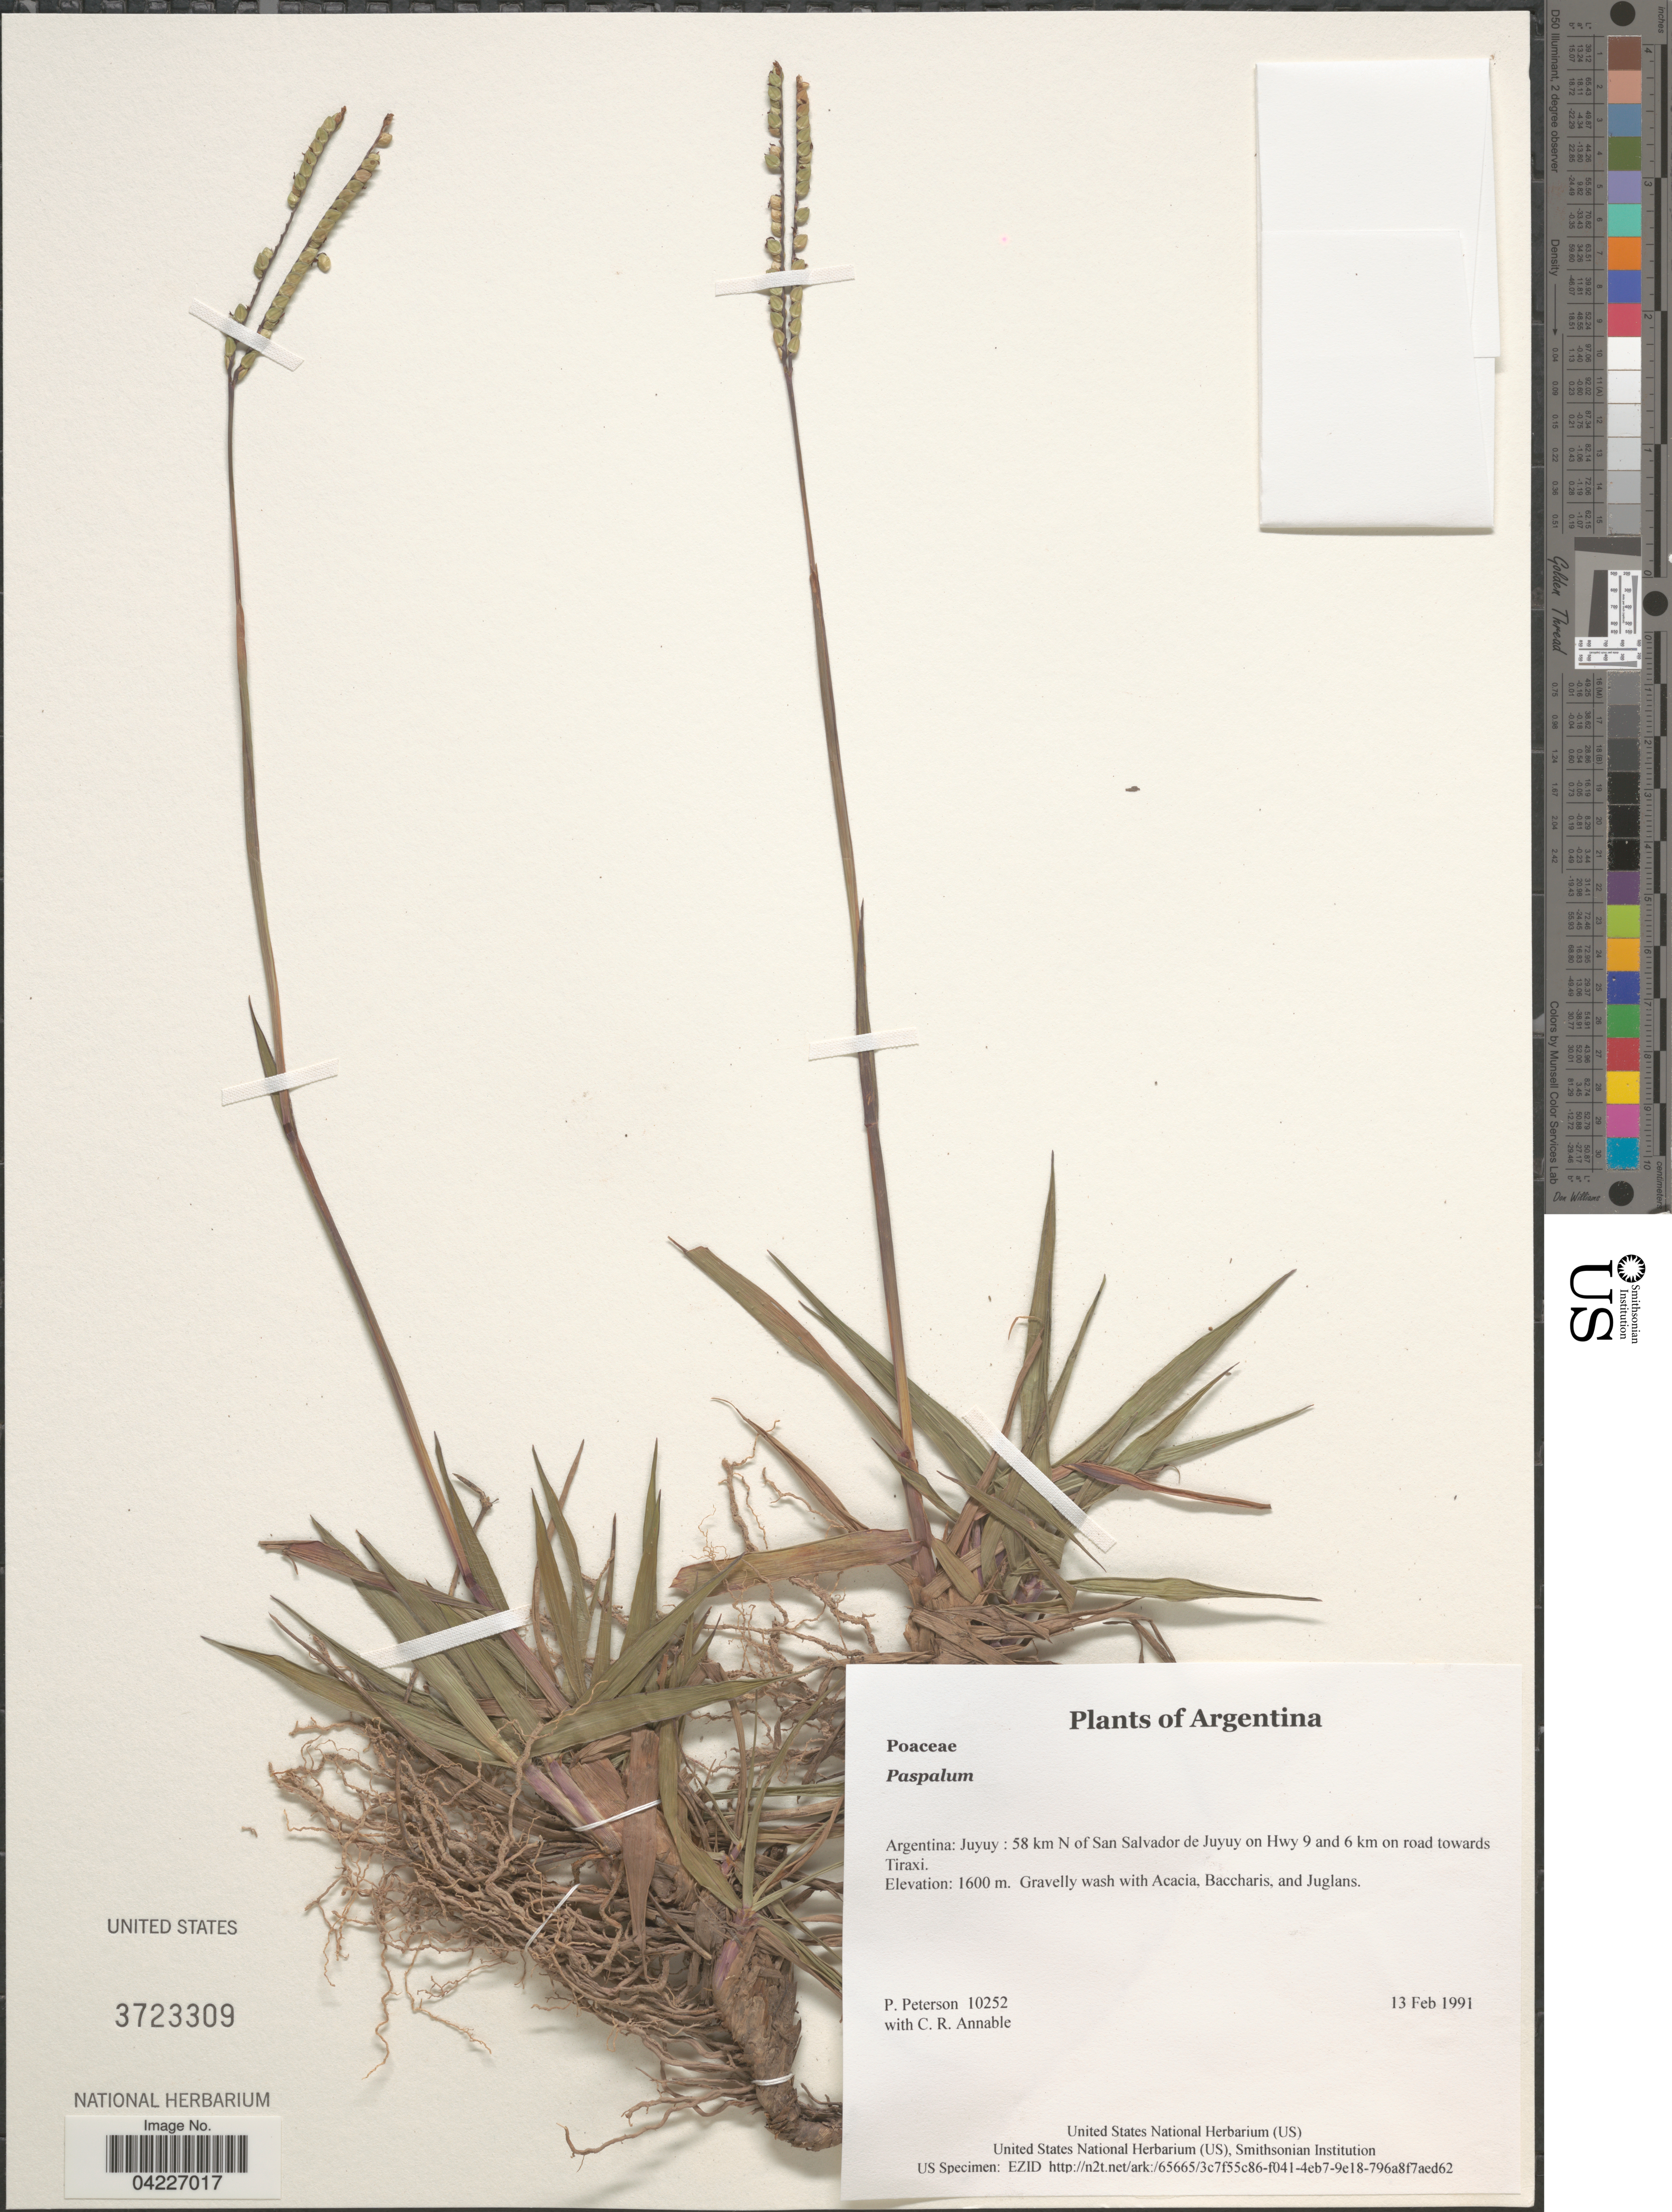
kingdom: Plantae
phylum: Tracheophyta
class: Liliopsida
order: Poales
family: Poaceae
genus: Paspalum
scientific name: Paspalum sp.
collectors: P. Peterson & C. R. Annable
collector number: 10252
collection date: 1991-02-13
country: Argentina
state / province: Jujuy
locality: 58 km N of San Salvador de Jujuy on Hwy 9 and 6 km on road towards Tiraxi.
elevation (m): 1600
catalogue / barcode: US 3723309